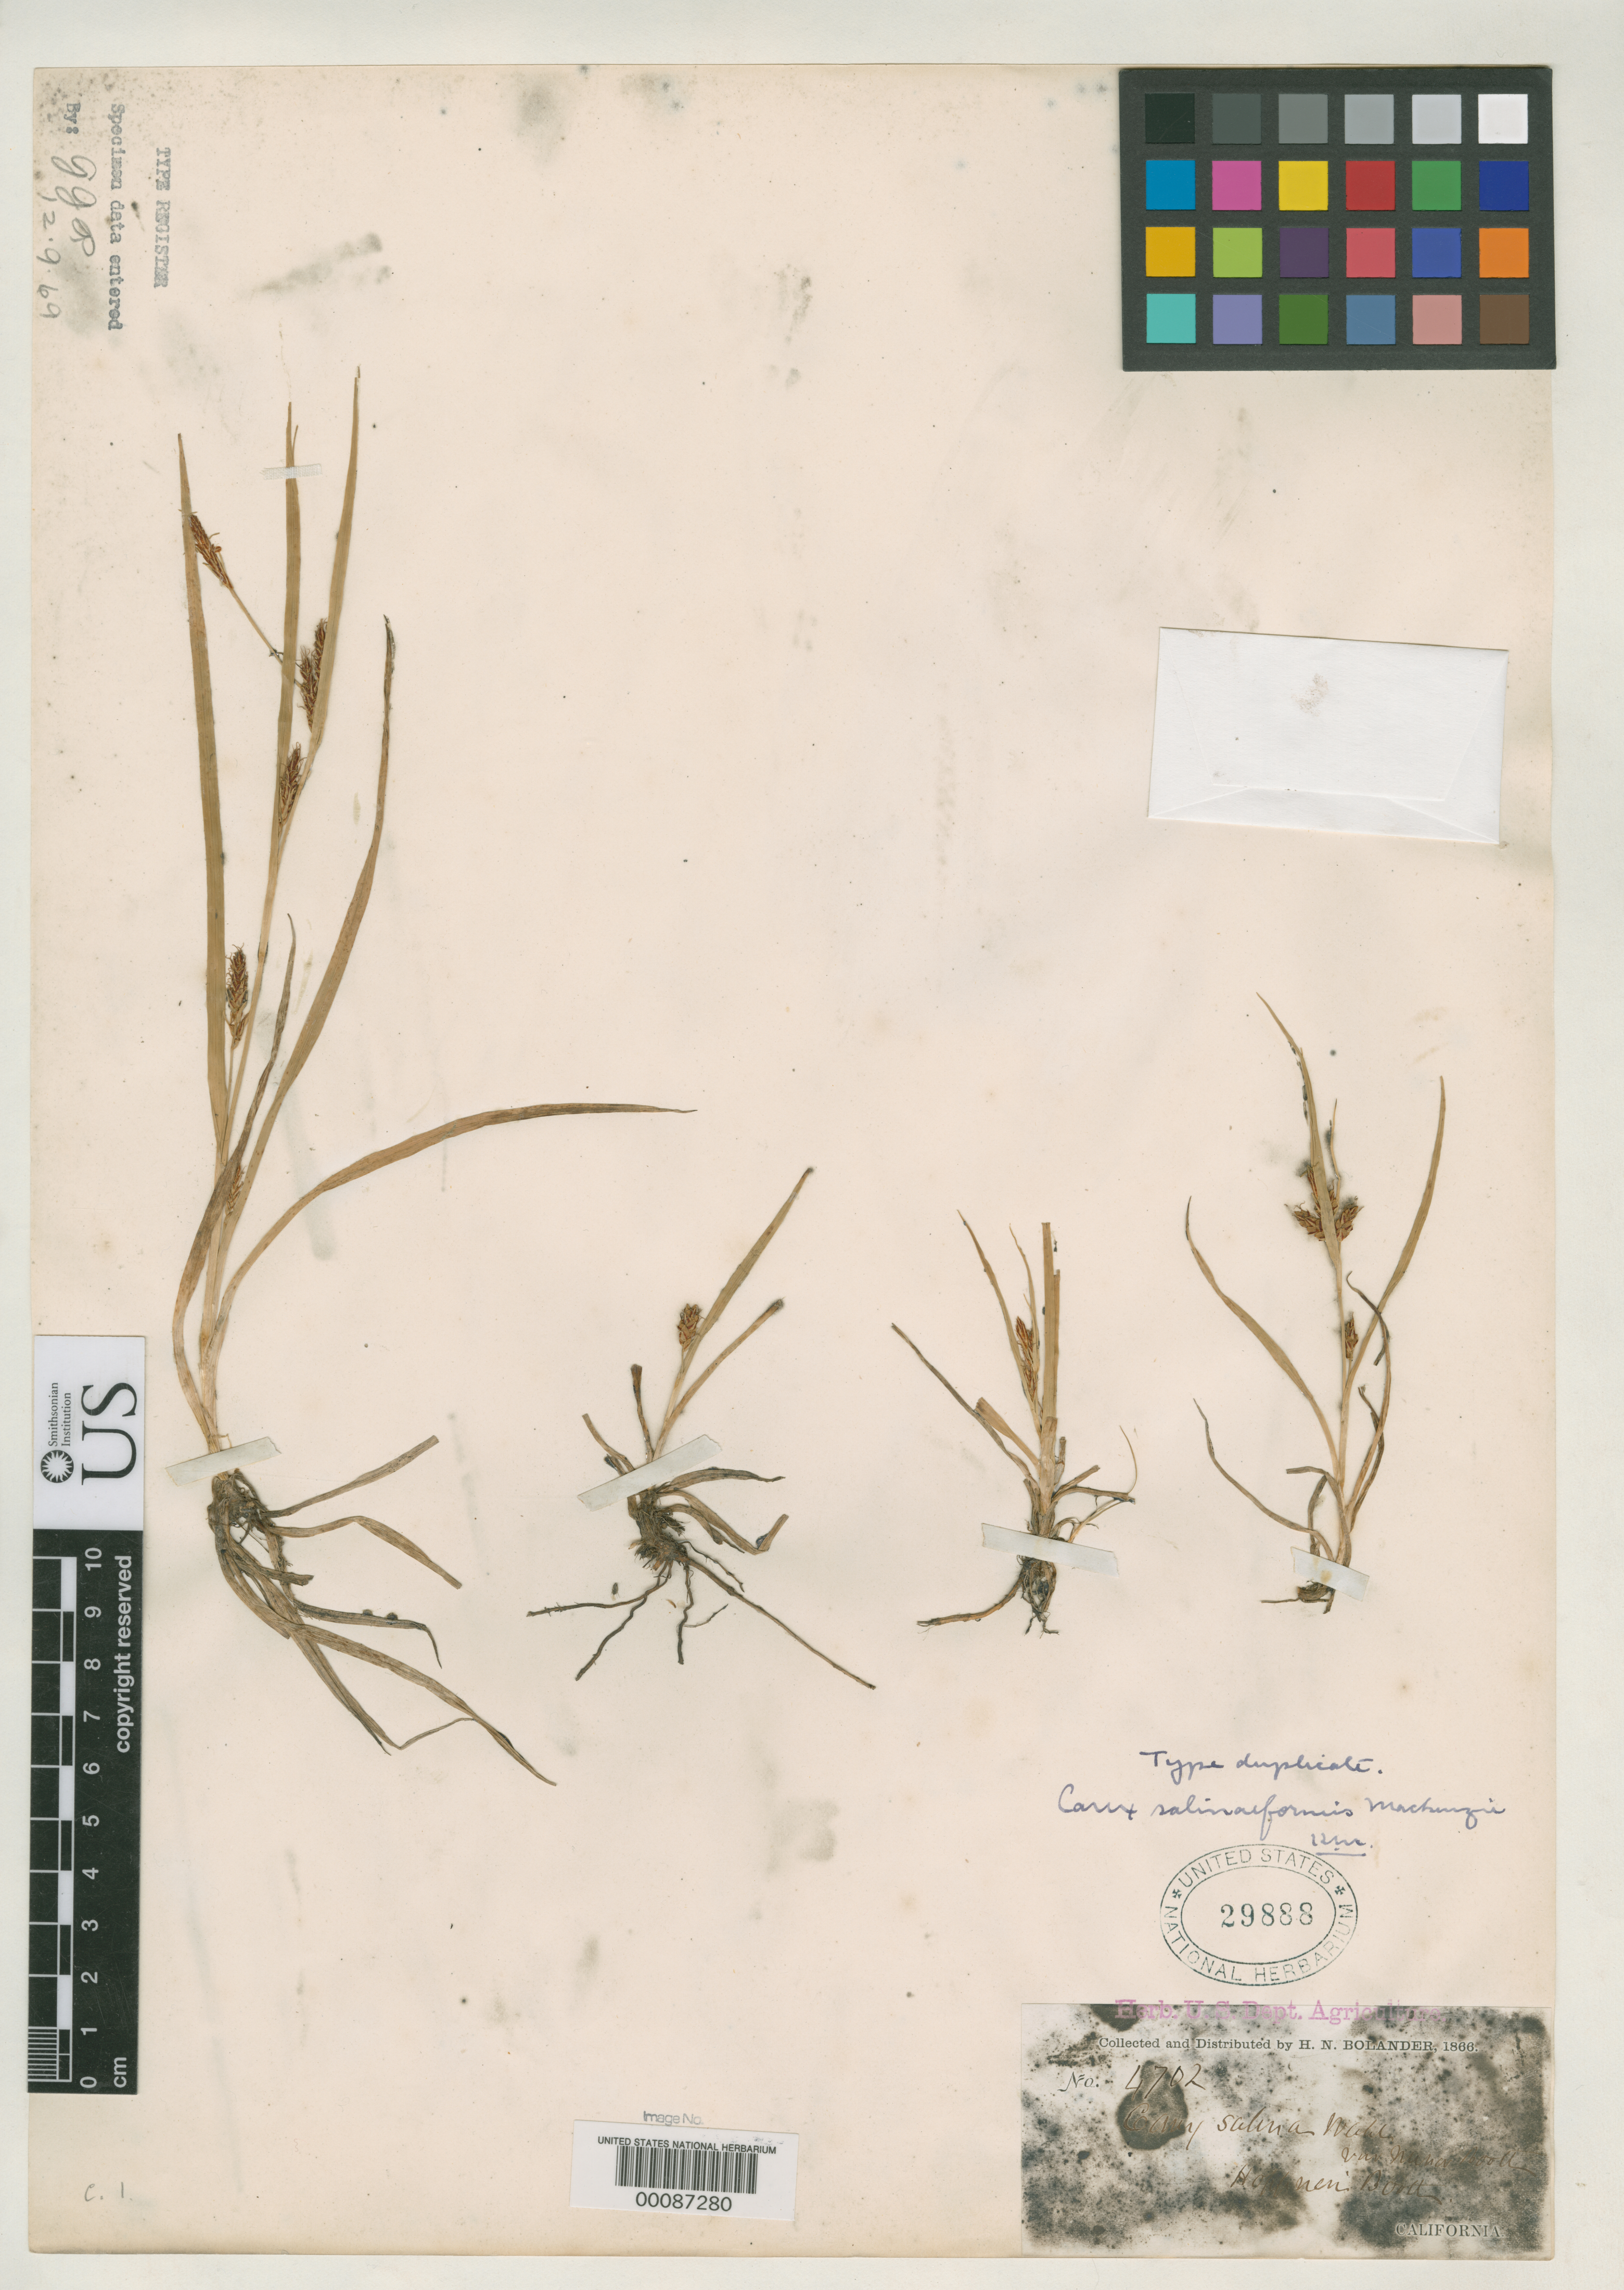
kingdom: Plantae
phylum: Tracheophyta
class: Liliopsida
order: Poales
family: Cyperaceae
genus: Carex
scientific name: Carex saliniformis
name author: Mack.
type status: Isotype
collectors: H. Bolander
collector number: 4702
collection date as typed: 1866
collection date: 1866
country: United States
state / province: California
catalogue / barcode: US 29888